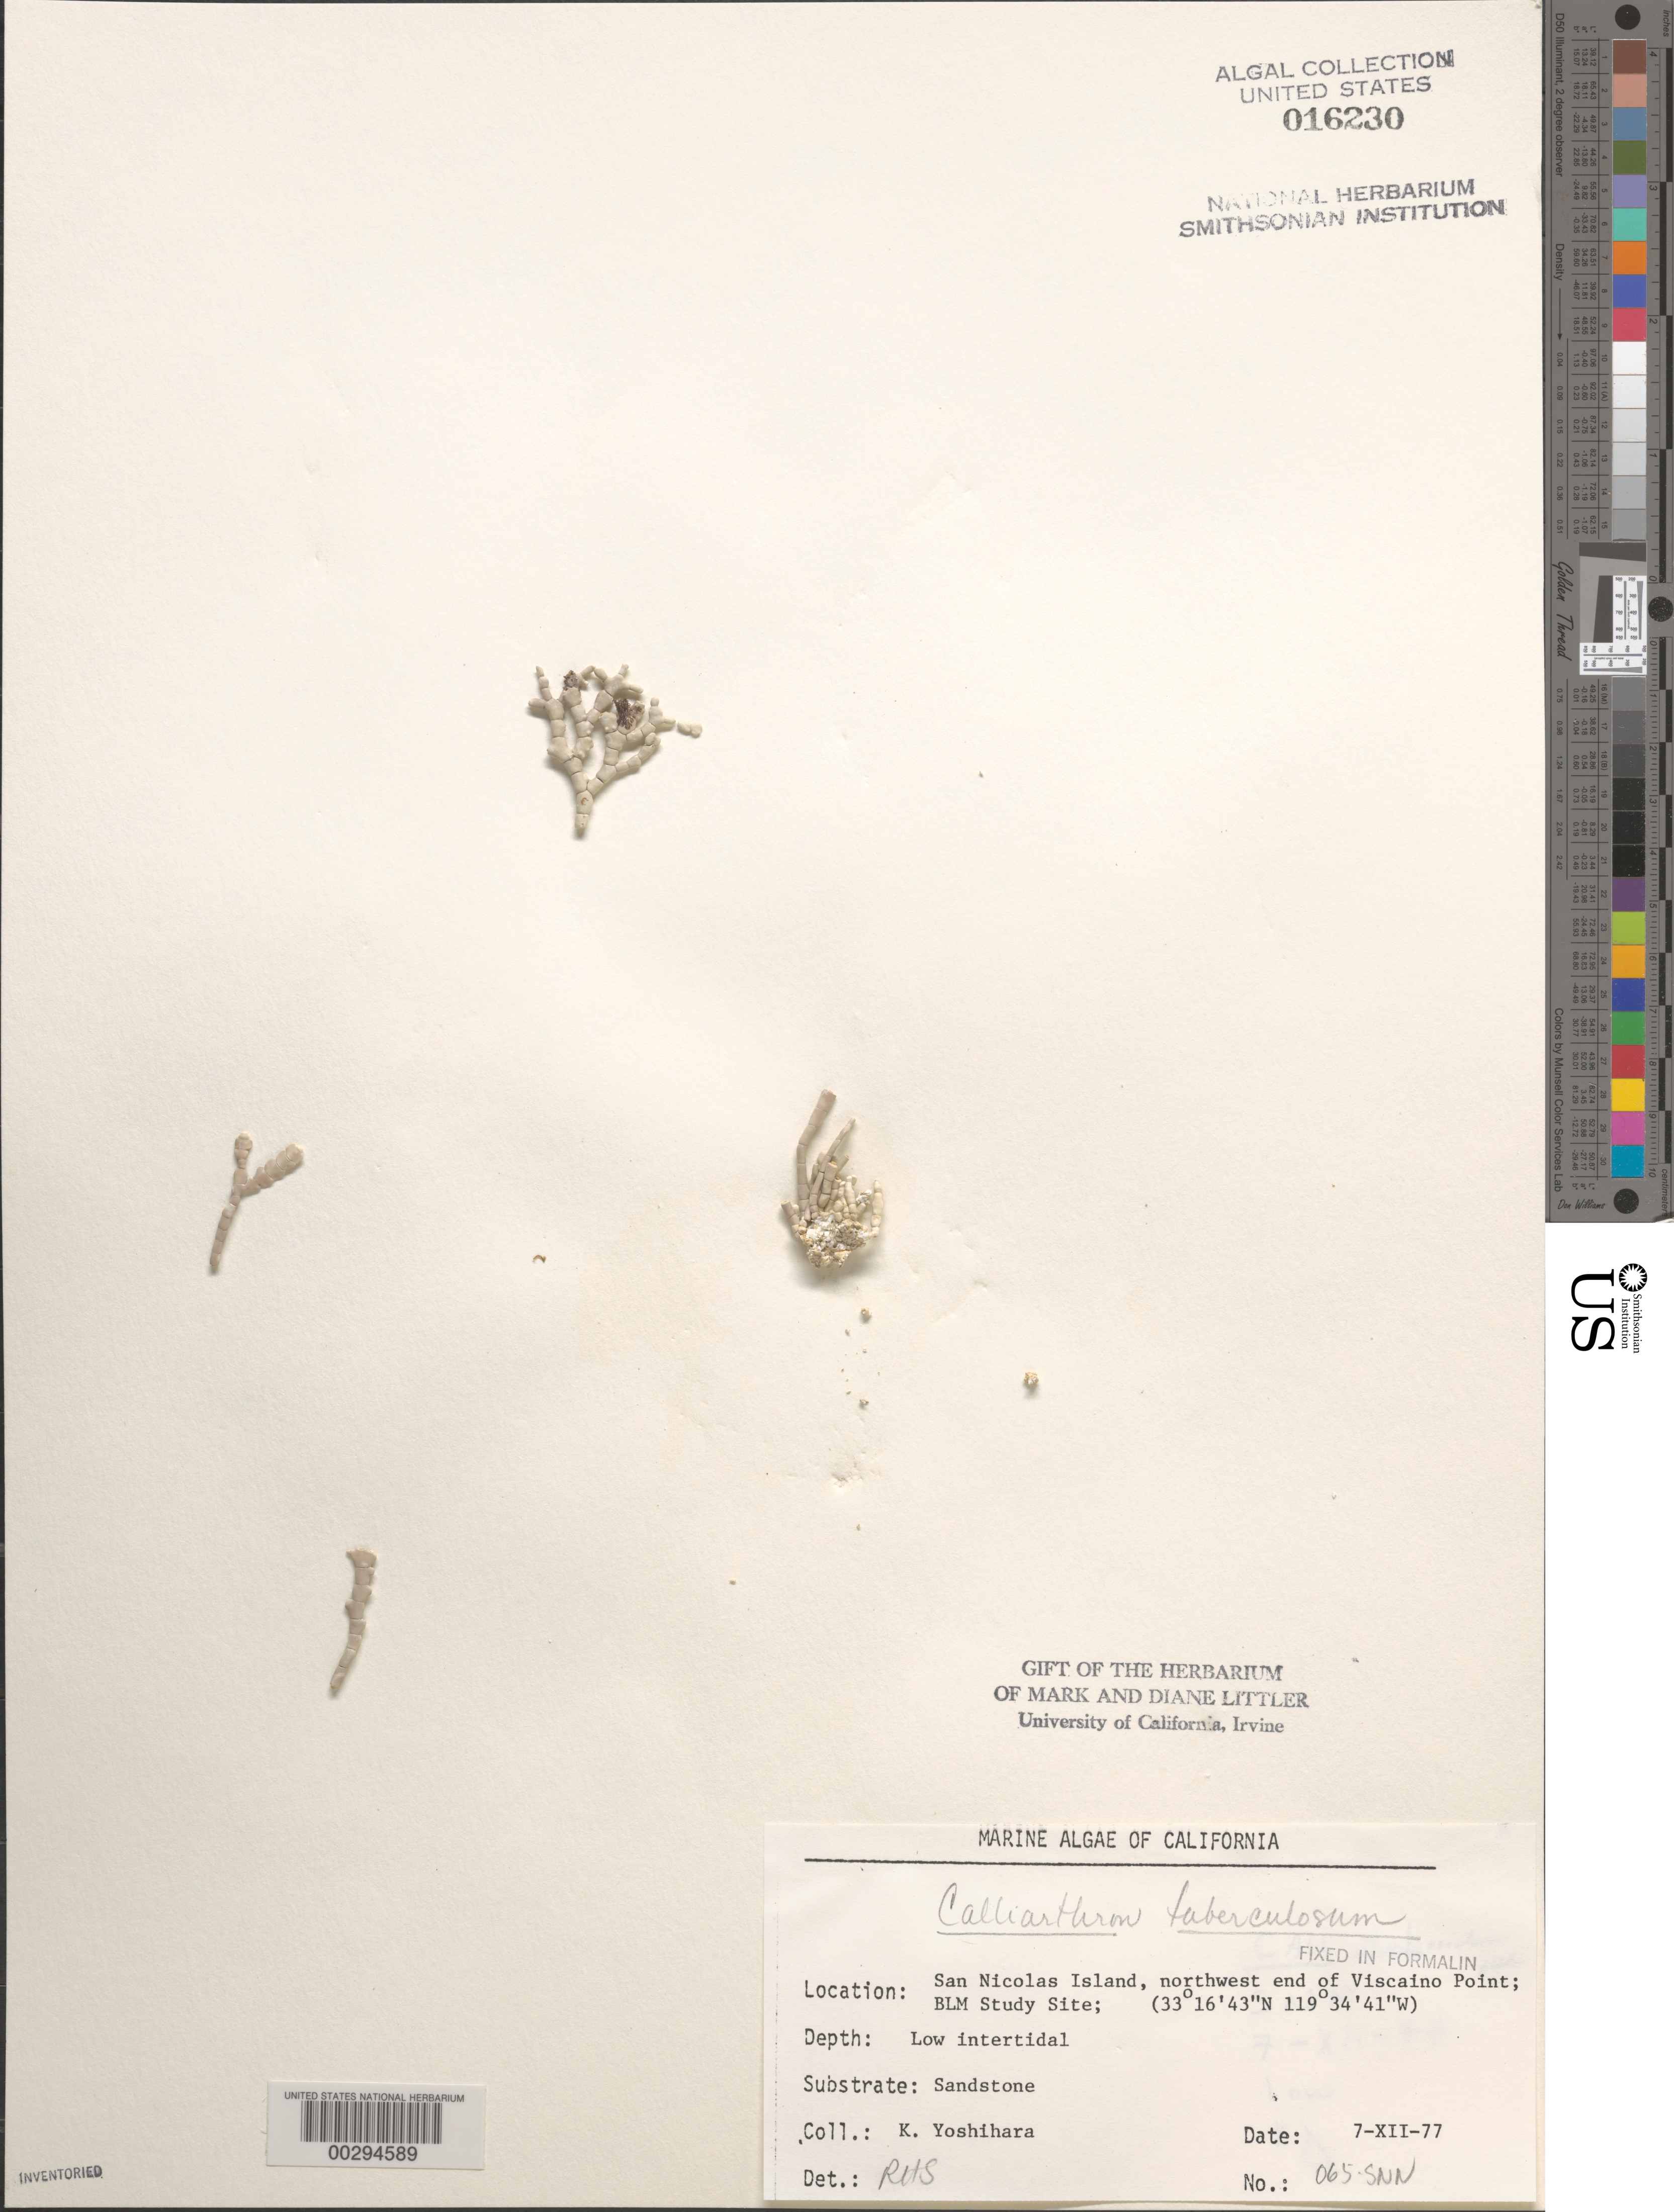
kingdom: Plantae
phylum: Rhodophyta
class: Florideophyceae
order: Corallinales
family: Corallinaceae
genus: Calliarthron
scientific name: Calliarthron tuberculosum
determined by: Sims, Robert H.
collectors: K. Yoshihara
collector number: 065-snn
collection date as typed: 07 Dec 1977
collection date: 1977-12-07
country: United States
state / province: California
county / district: Ventura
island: San Nicolas Island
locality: Viscaino Point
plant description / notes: BLM-SOCALBIGHT Rocky Intertidal Survey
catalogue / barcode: US 16230